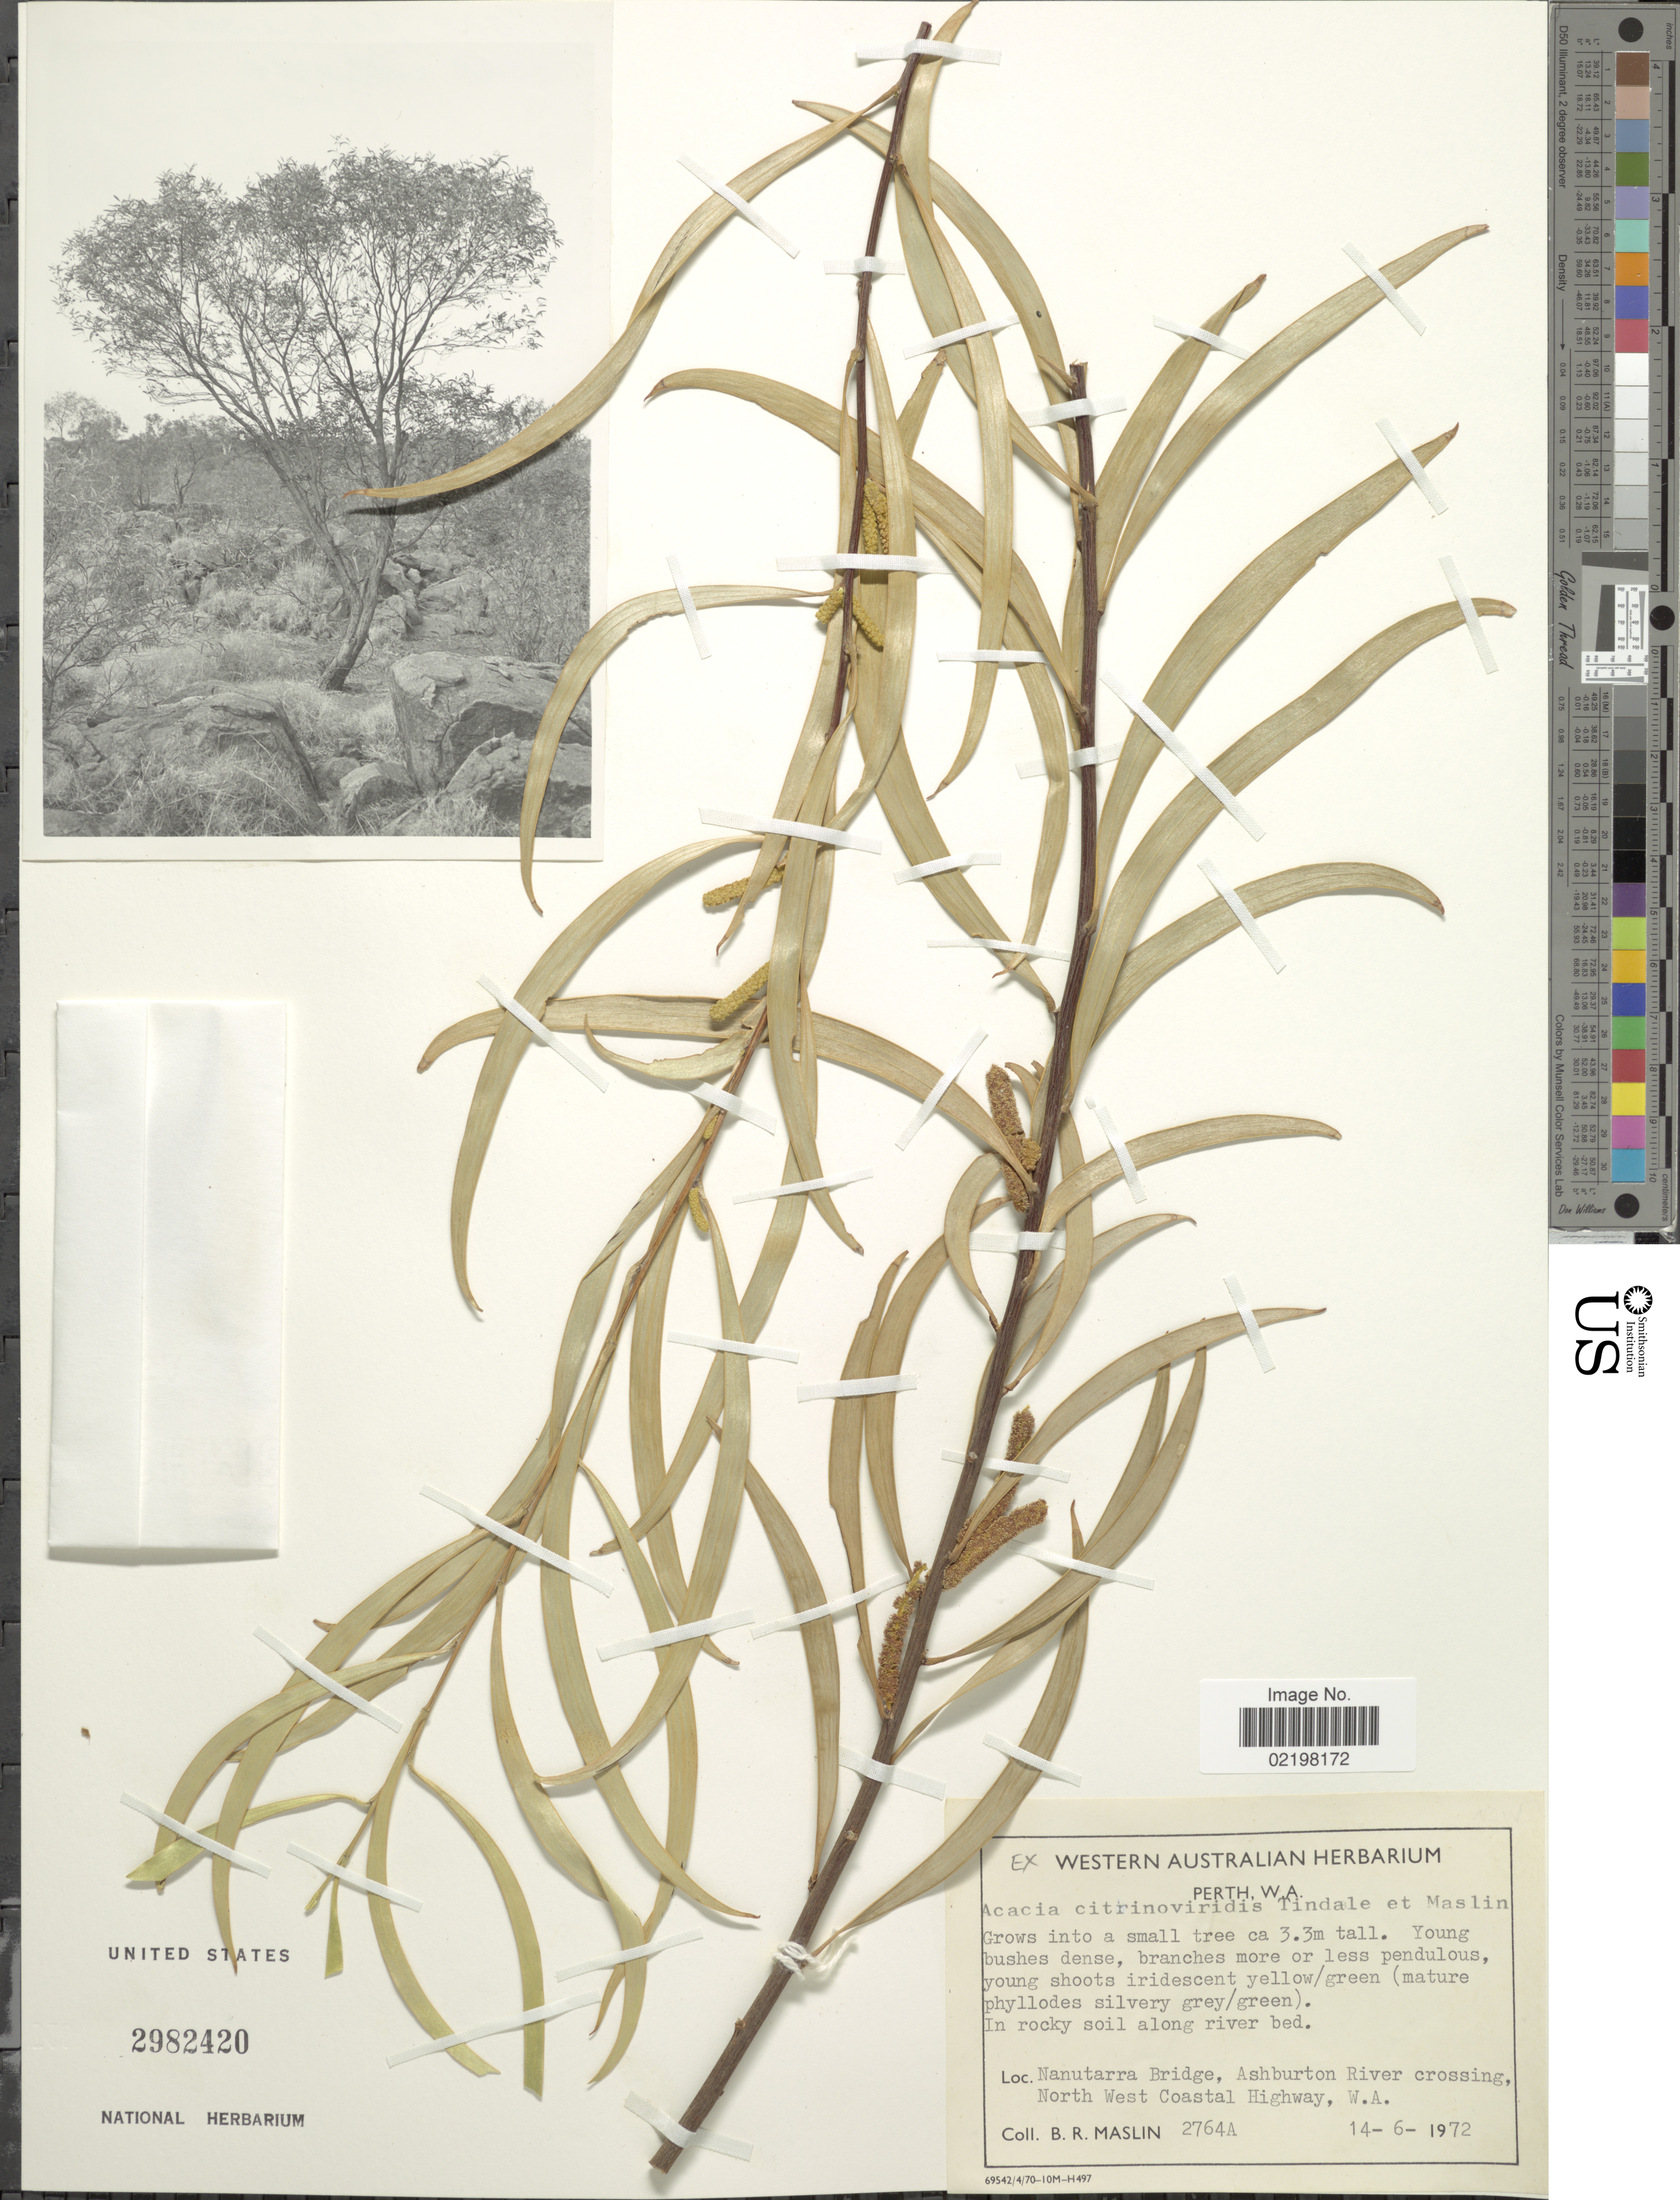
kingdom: Plantae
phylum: Tracheophyta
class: Magnoliopsida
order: Fabales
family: Fabaceae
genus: Acacia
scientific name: Acacia citrinoviridis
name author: Tindale & Maslin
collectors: B. Maslin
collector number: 2764A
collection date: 1972-06-14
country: Australia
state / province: Western Australia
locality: Nanutarra Bridge, Ashburton River crossing, North West Coastal Highway, W. A.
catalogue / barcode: US 2982420